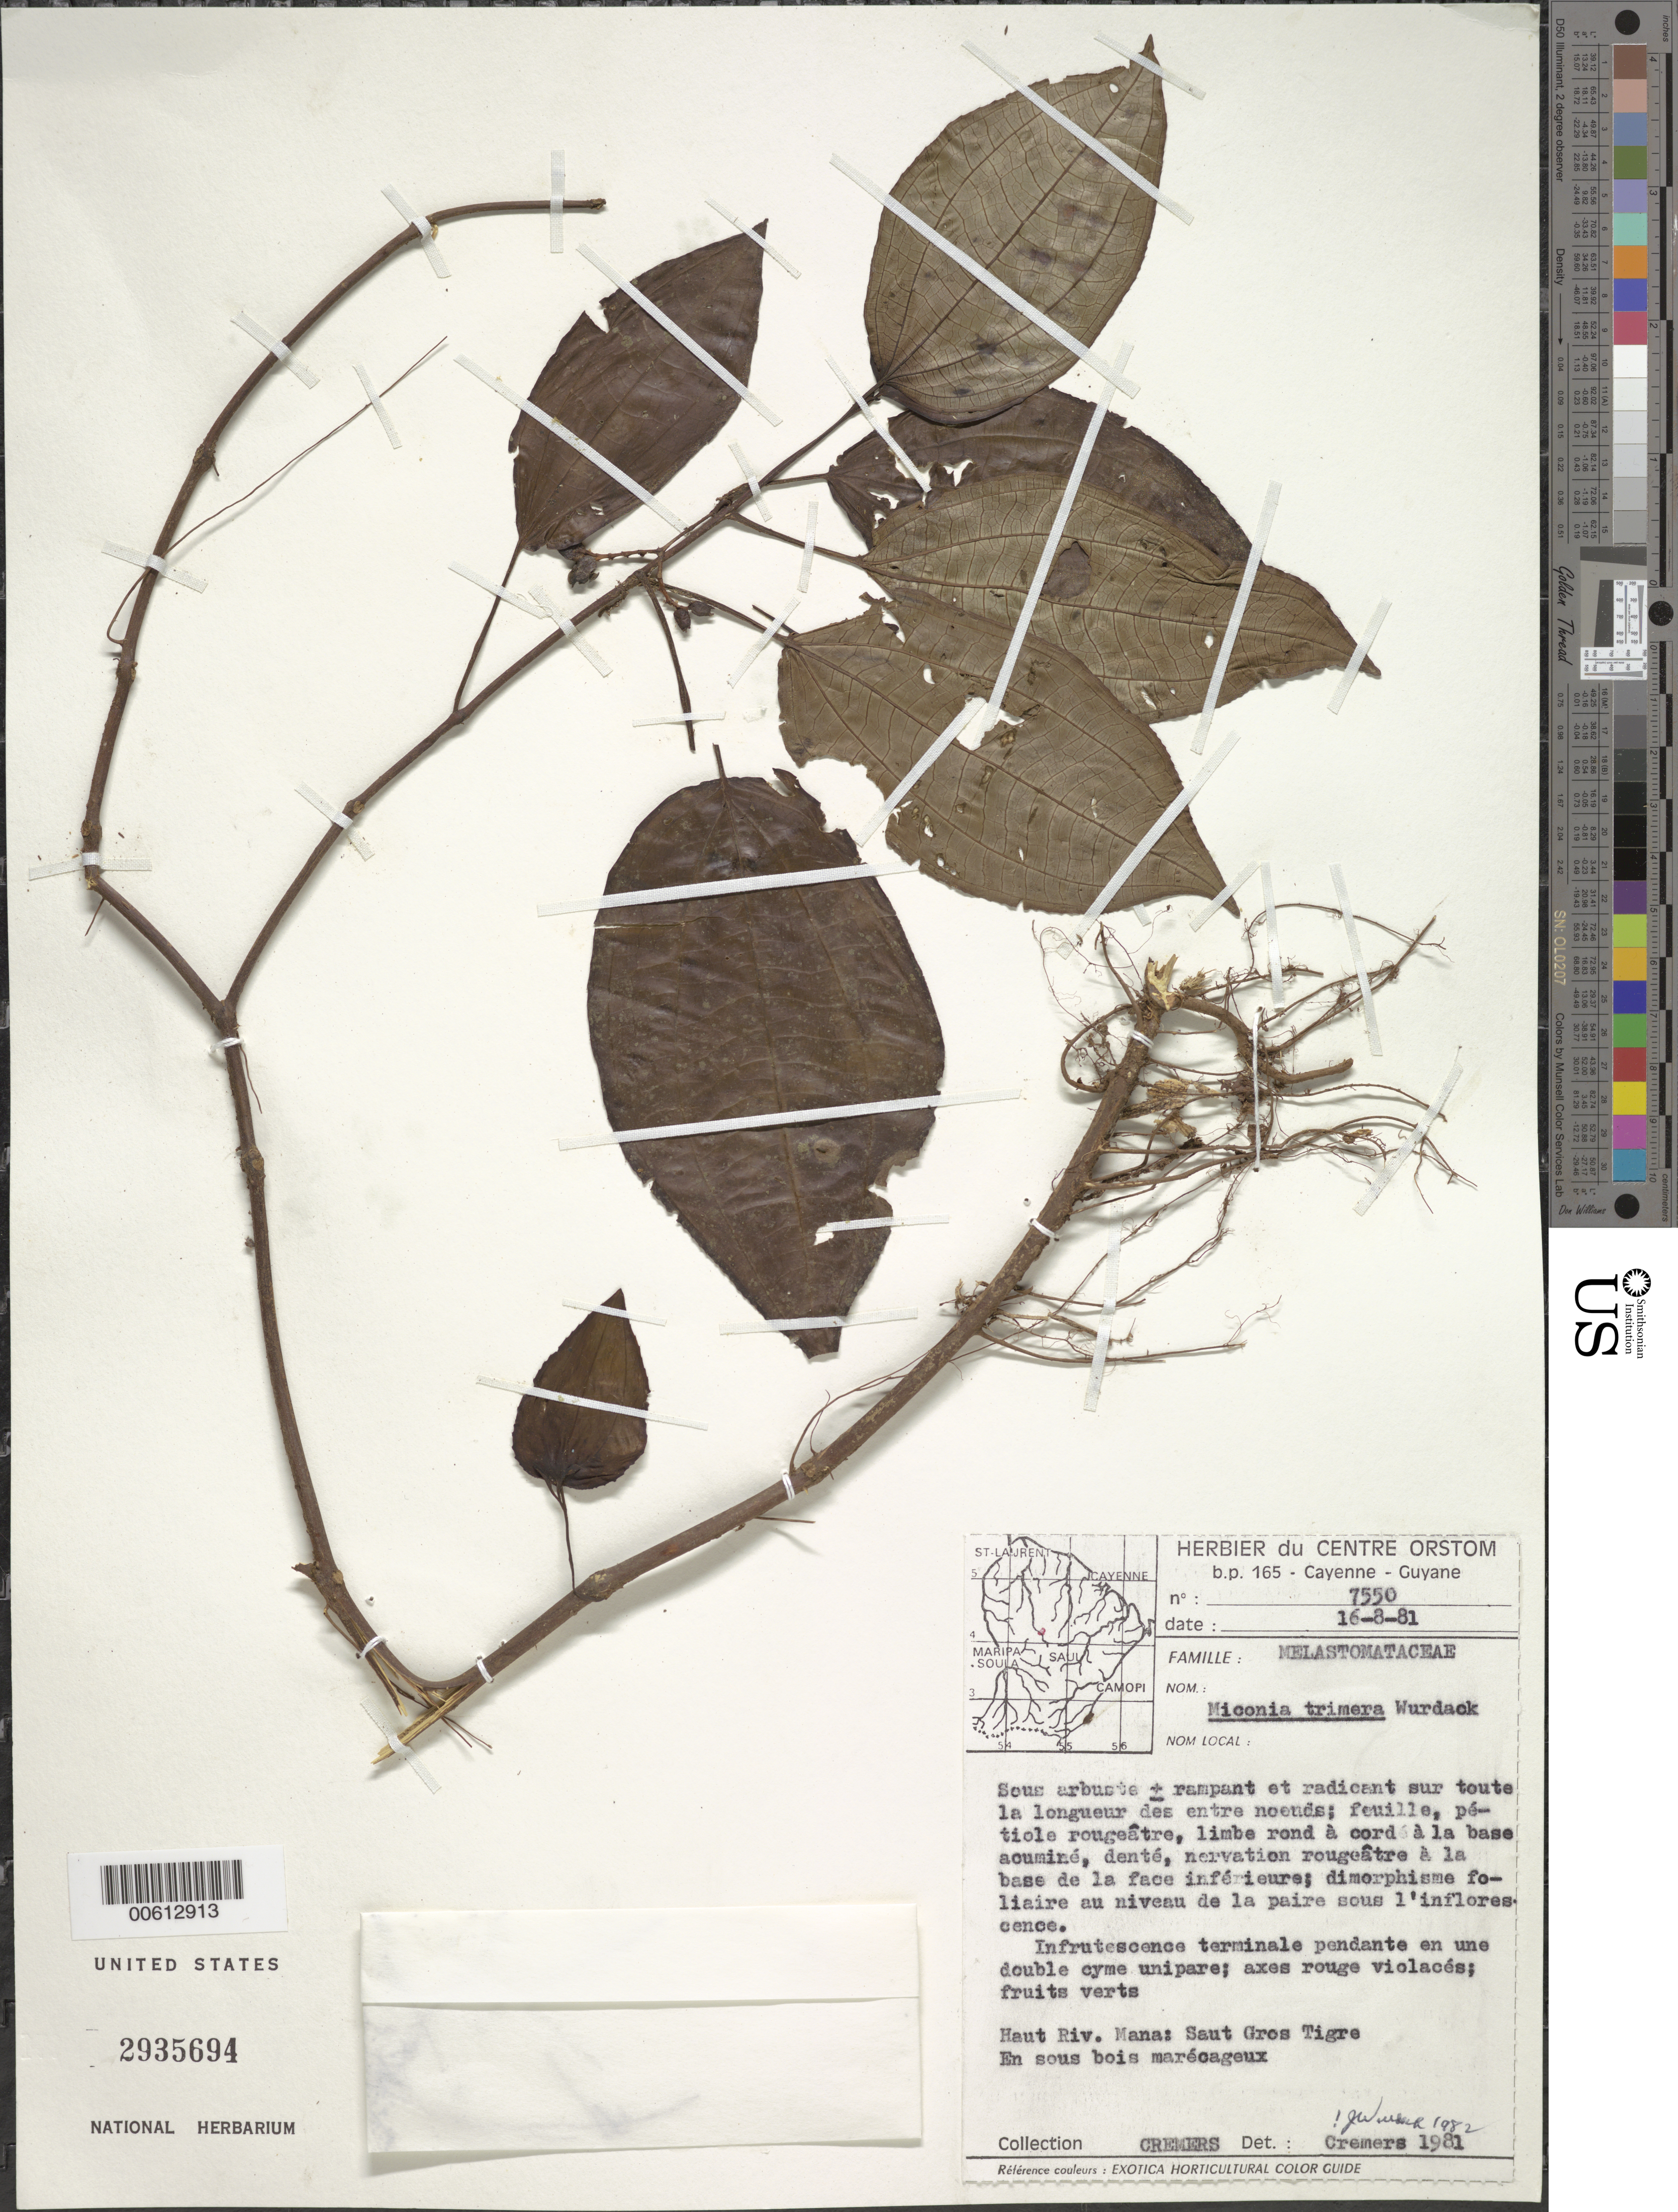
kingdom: Plantae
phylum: Tracheophyta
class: Magnoliopsida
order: Myrtales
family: Melastomataceae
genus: Miconia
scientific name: Miconia trimera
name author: Wurdack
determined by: Wurdack, John J., (US), US (UNITED STATES)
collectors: G. Cremers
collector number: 7550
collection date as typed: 16-Aug-81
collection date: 1981-08-16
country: French Guiana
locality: Saut Gros Tigre - Bassin de la Haute-Mana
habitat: Sous bois marecageux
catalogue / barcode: US 2935694